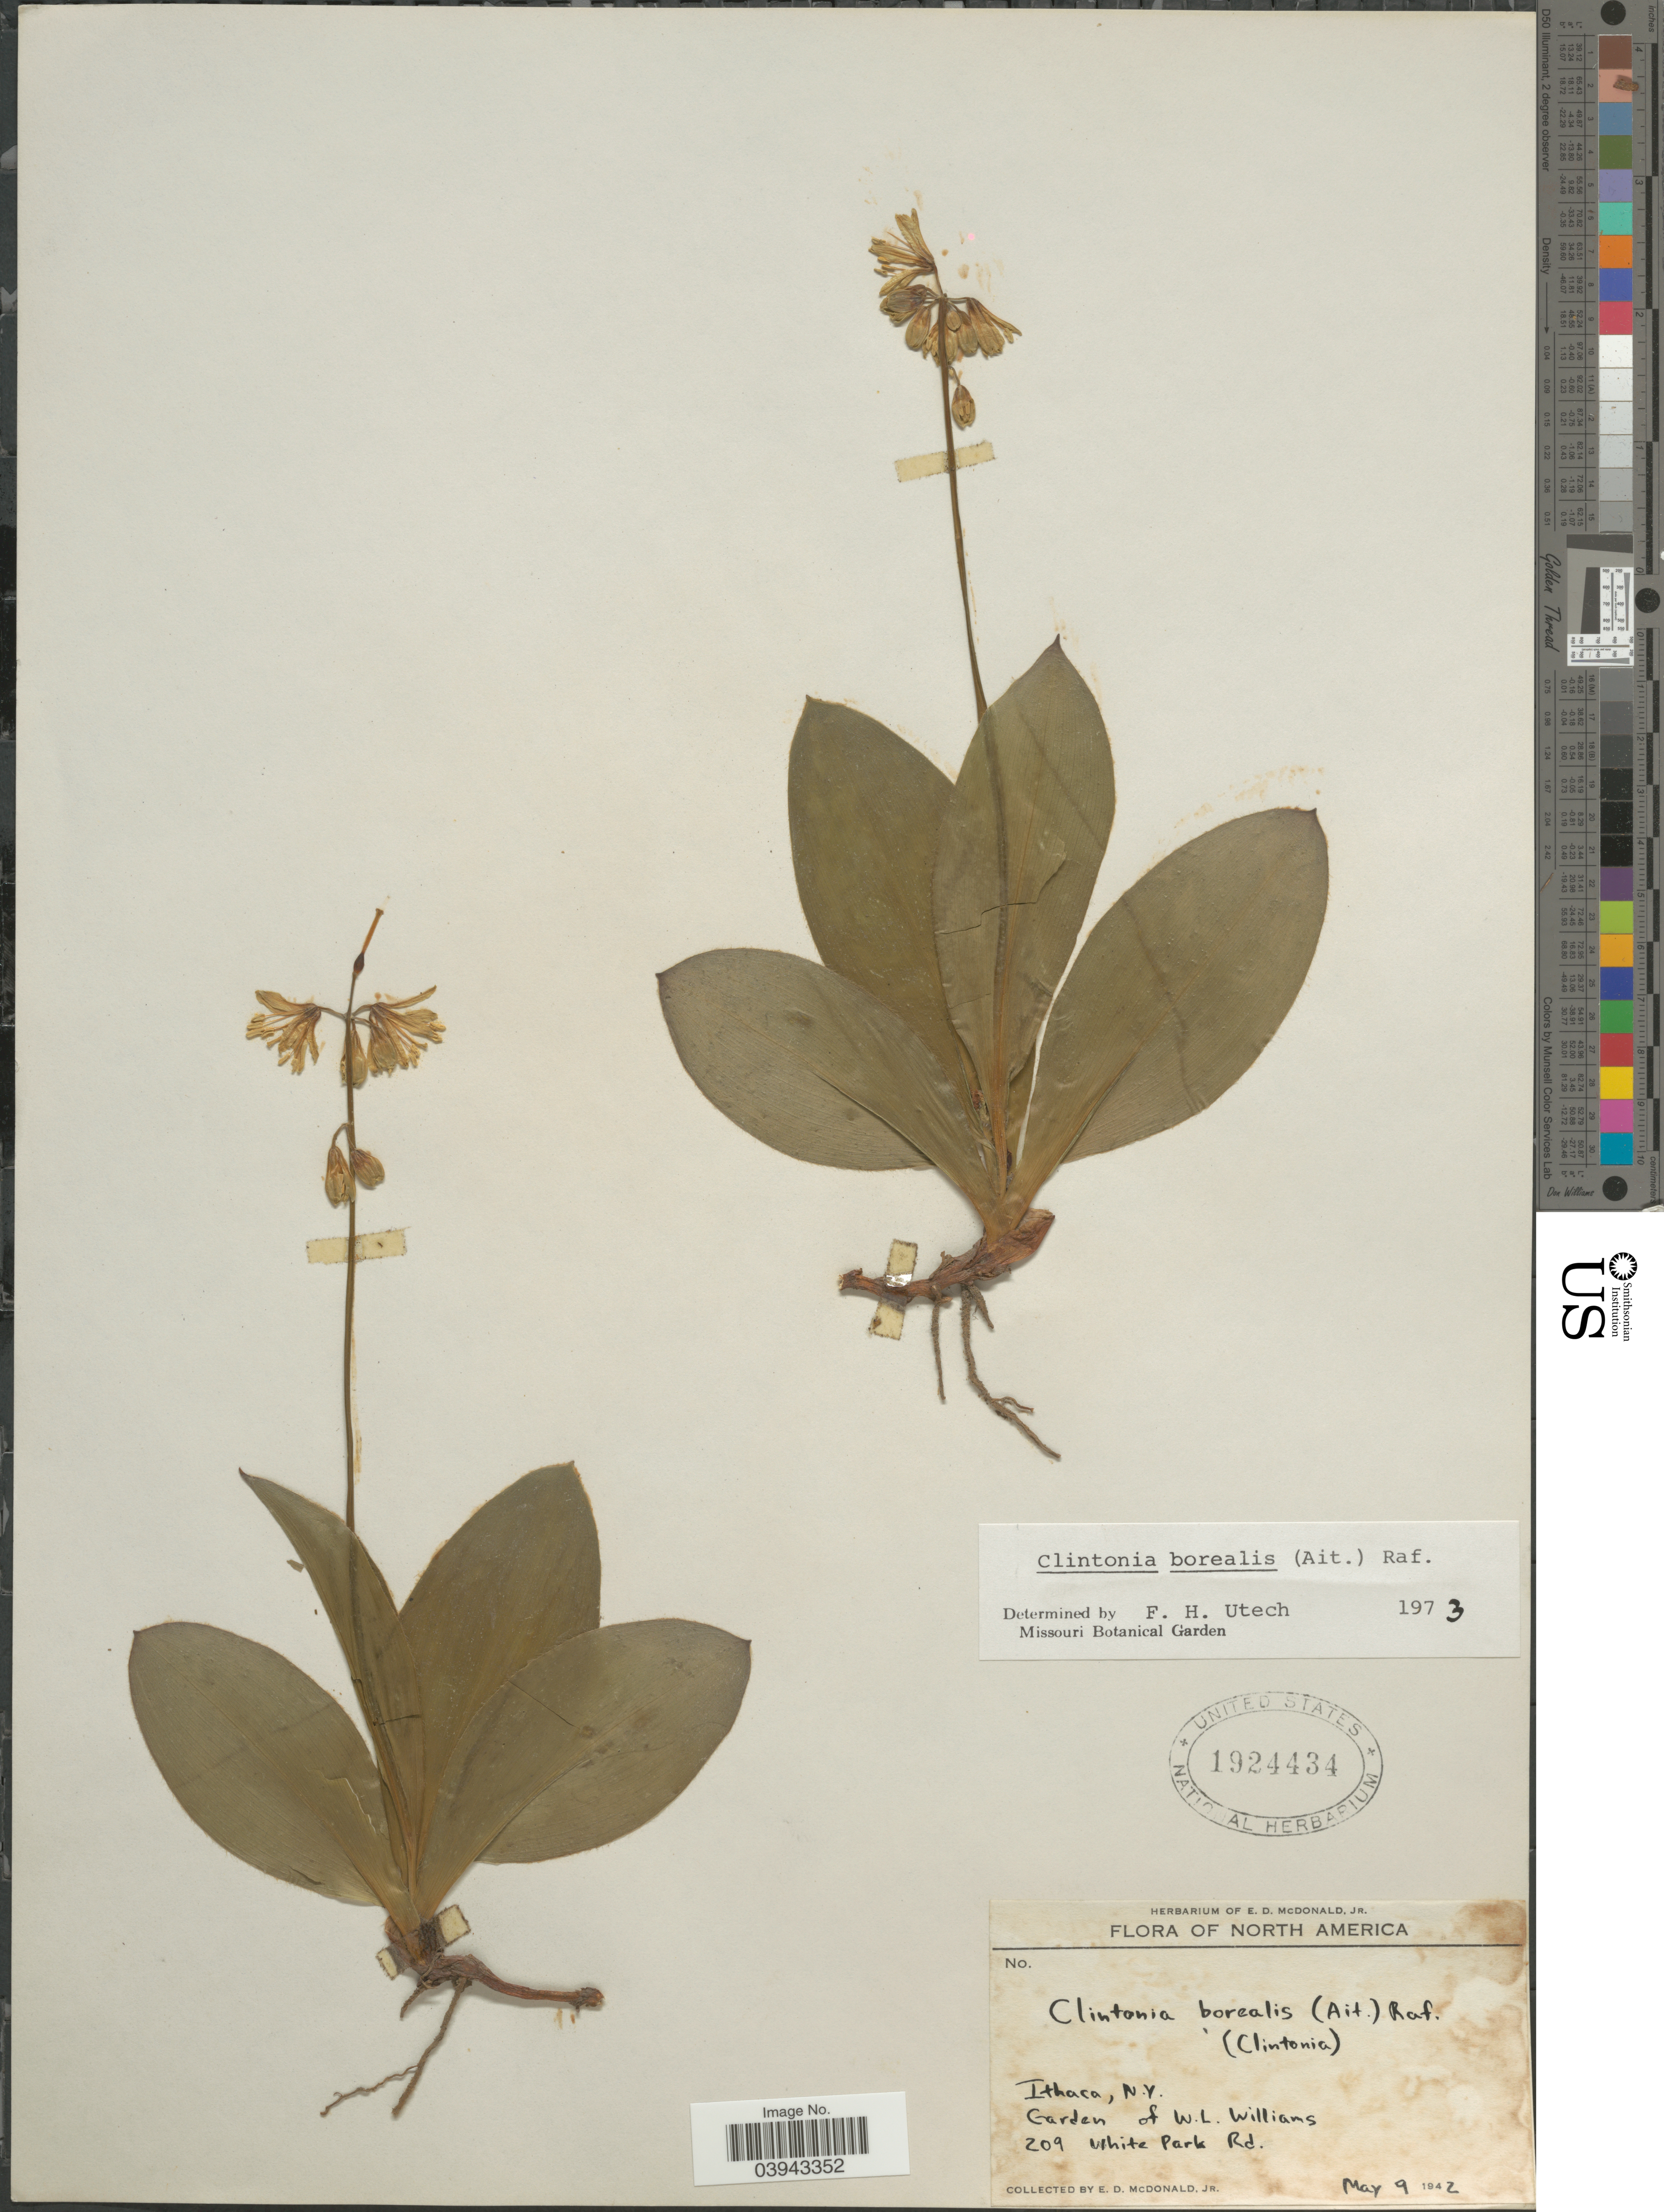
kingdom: Plantae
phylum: Tracheophyta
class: Liliopsida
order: Liliales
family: Liliaceae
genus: Clintonia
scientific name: Clintonia borealis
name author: (Aiton) Raf.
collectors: E. D. McDonald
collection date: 1942-05-09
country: United States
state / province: New York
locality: Ithaca. Garden of W.L. Williams. 209 White Park Rd.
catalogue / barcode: US 1924434